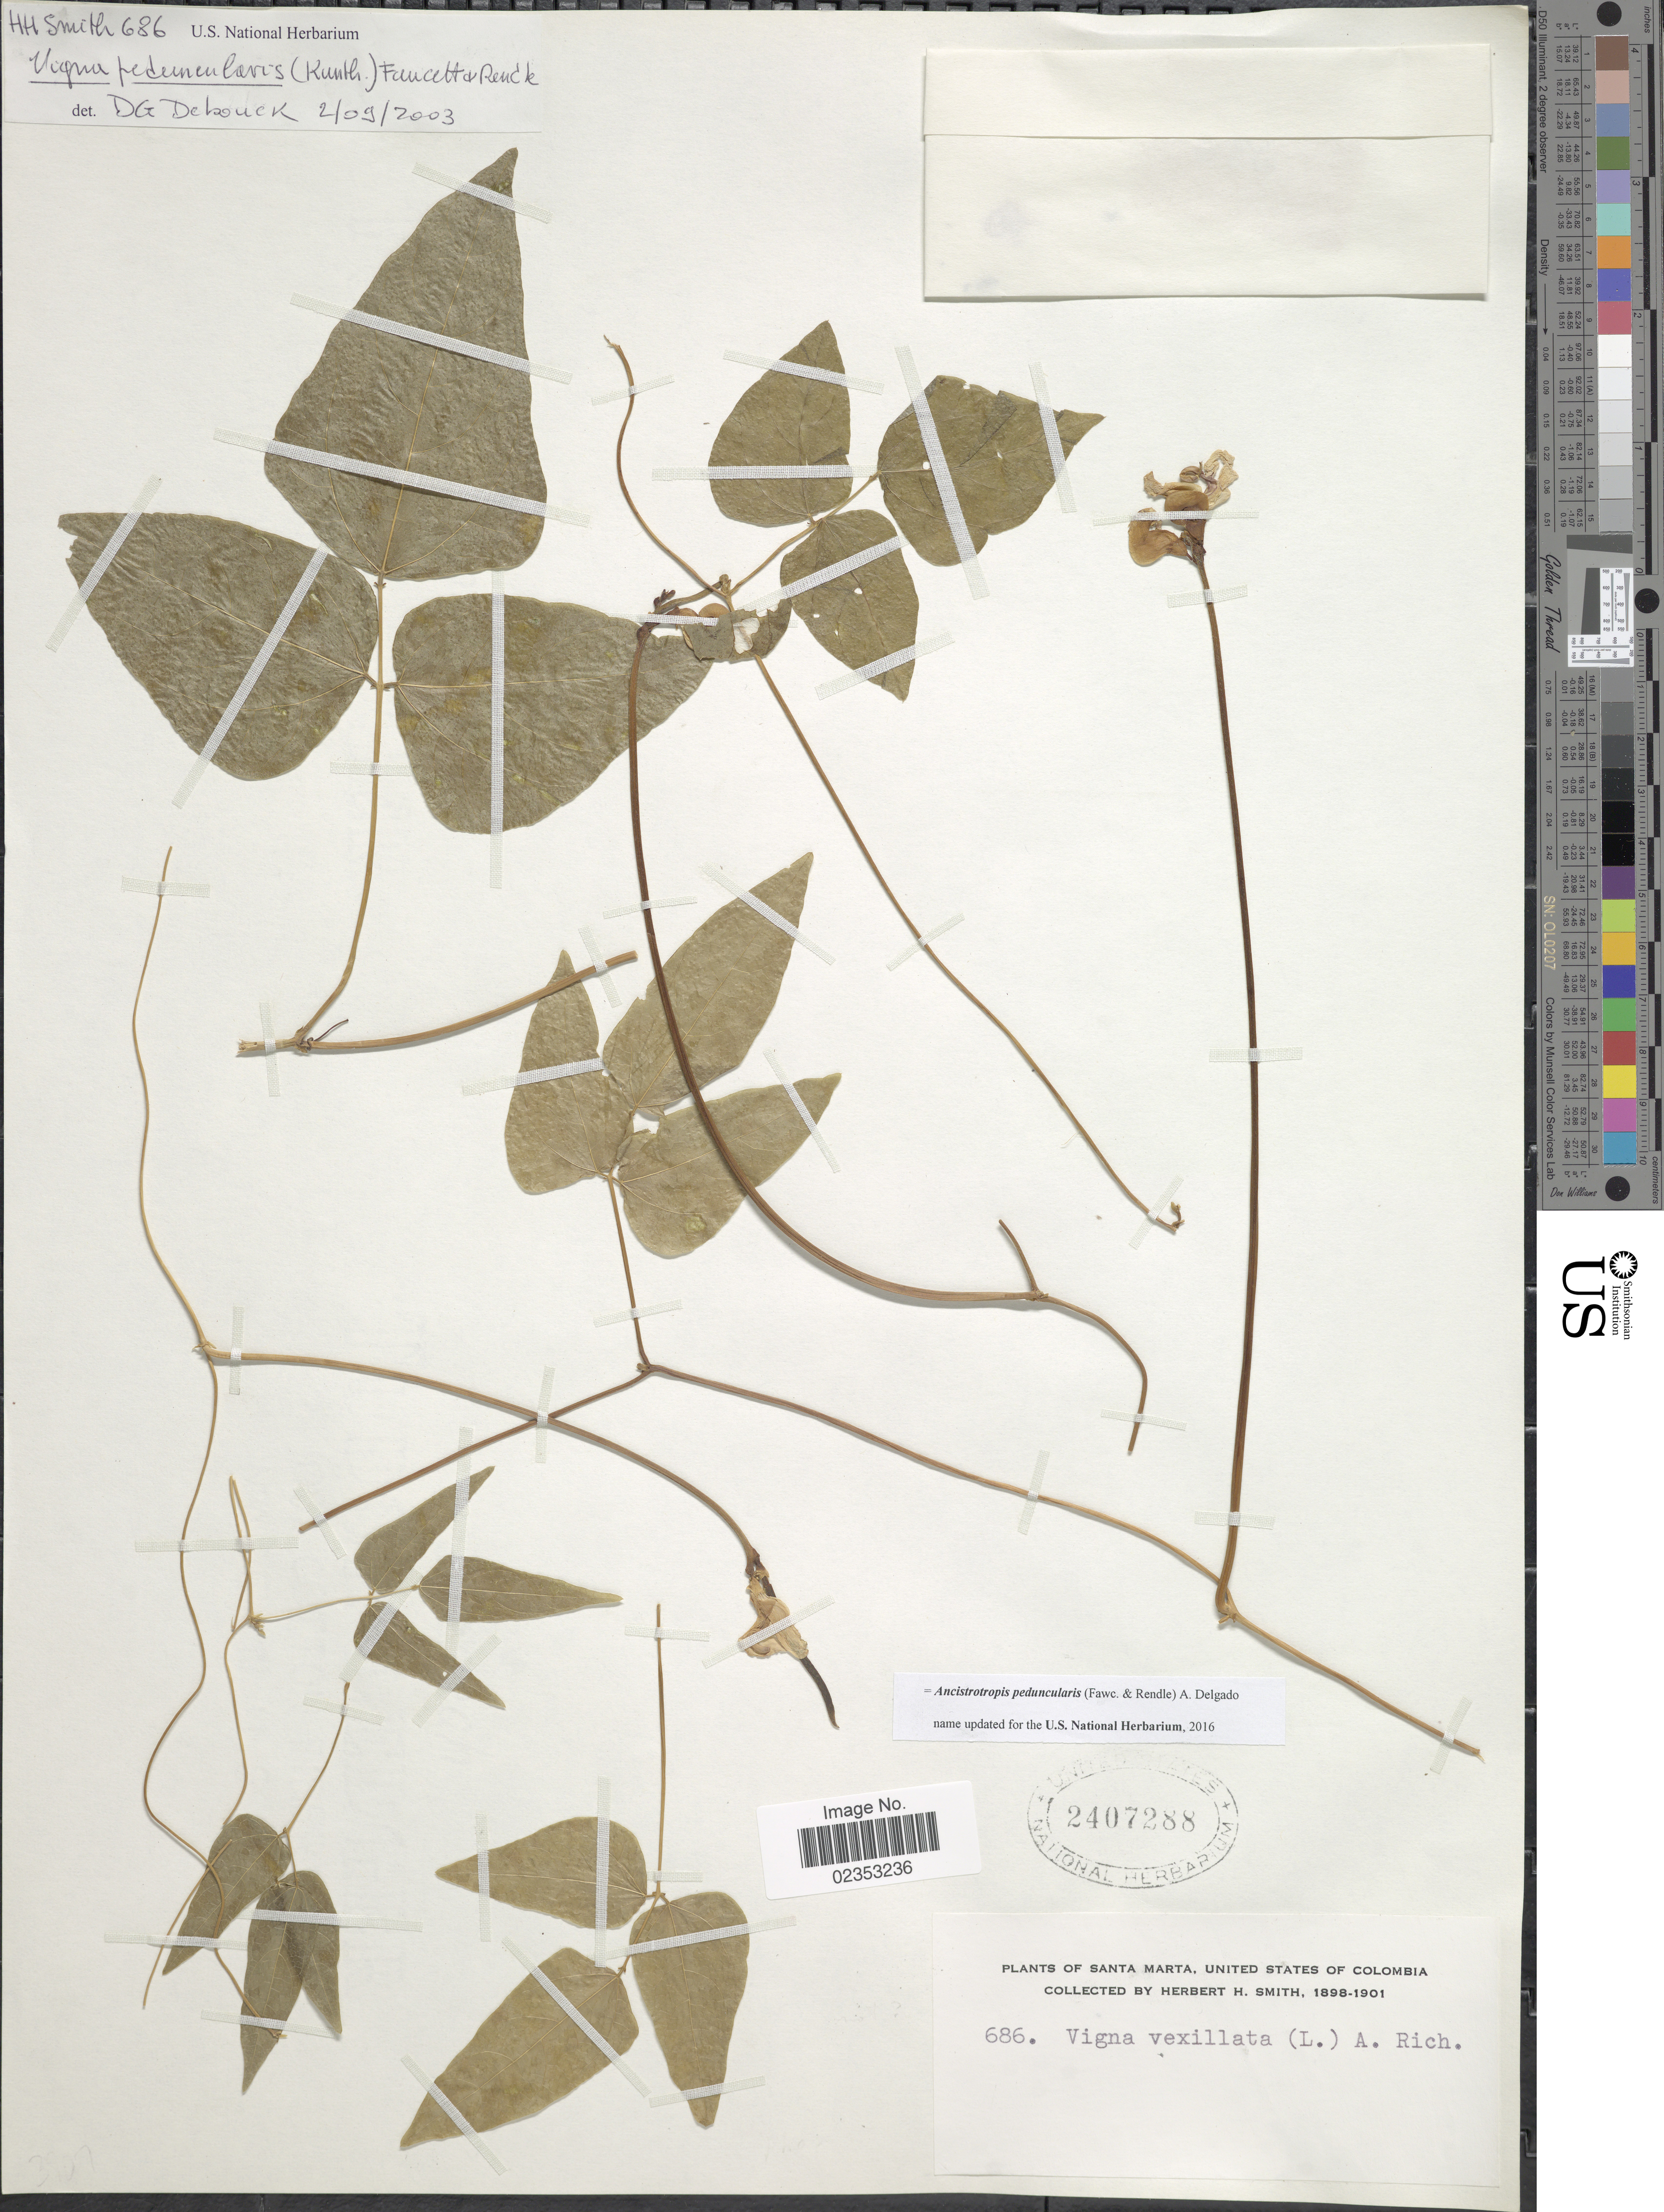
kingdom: Plantae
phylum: Tracheophyta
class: Magnoliopsida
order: Fabales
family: Fabaceae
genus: Ancistrotropis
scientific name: Ancistrotropis peduncularis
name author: (Fawc. & Rendle) A. Delgado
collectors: Herbert H. Smith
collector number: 686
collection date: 1898/1901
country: Colombia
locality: Santa Marta, United States of Colombia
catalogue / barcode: US 2407288